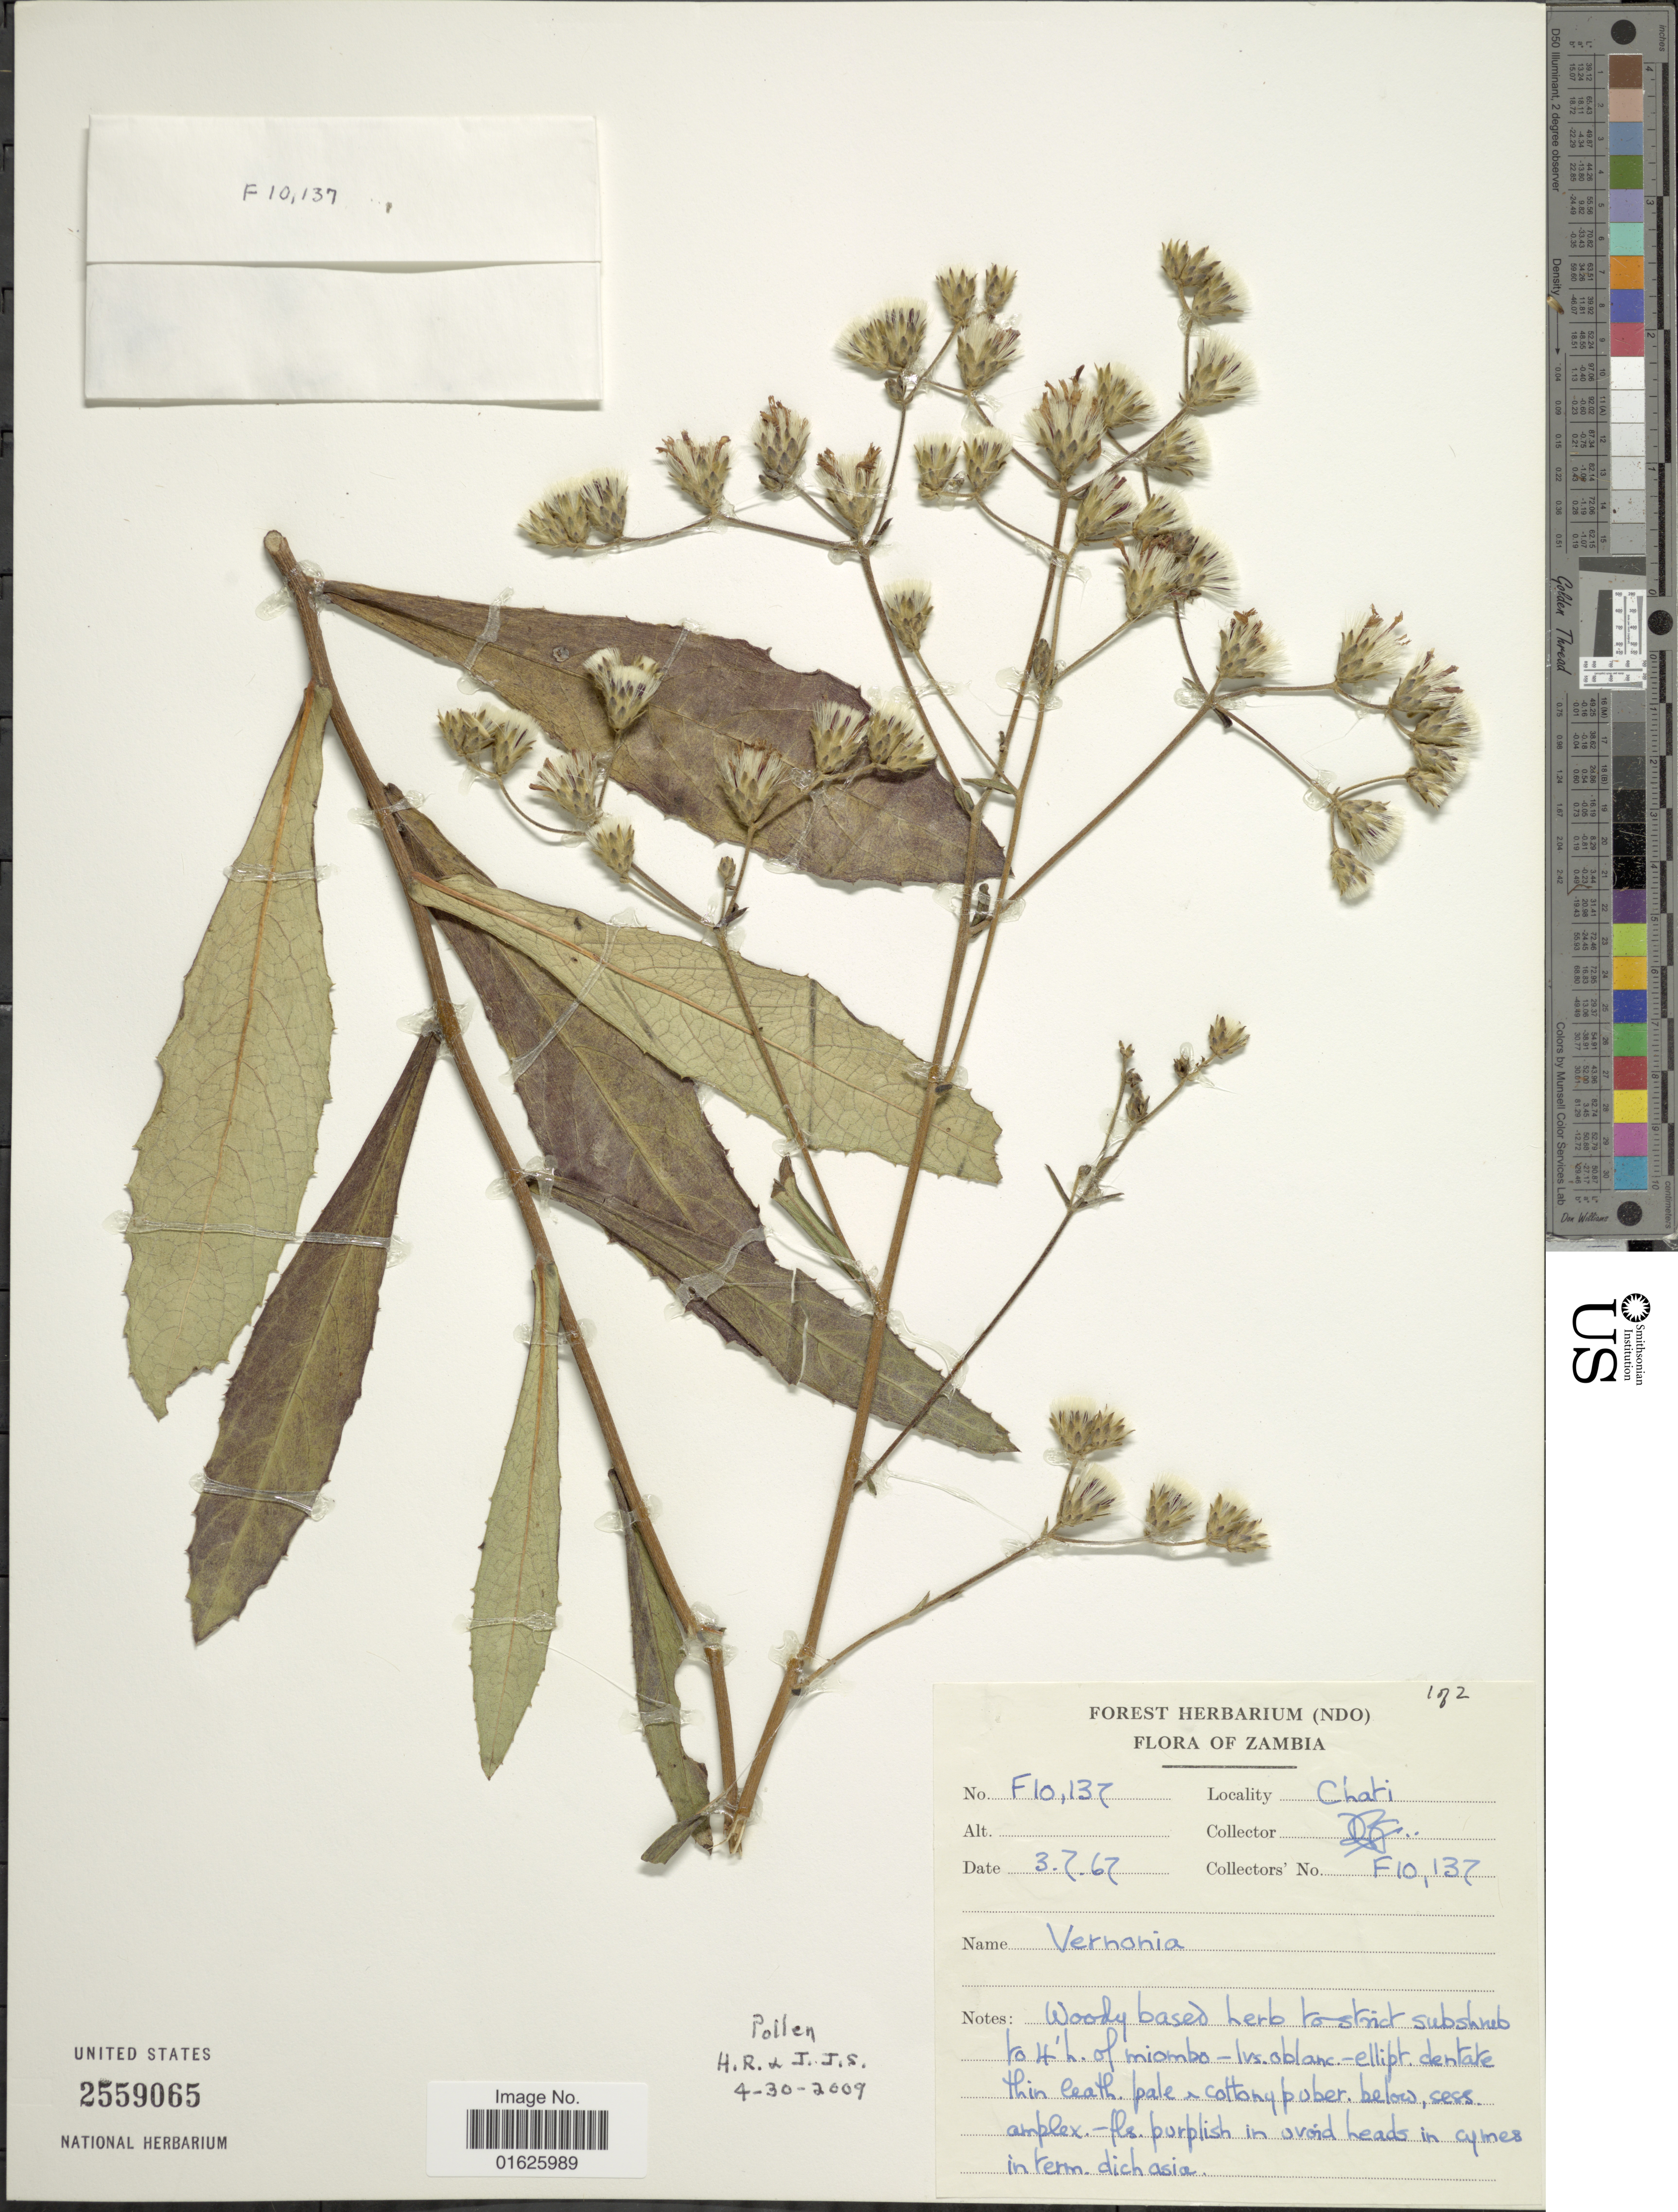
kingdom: Plantae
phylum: Tracheophyta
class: Magnoliopsida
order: Asterales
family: Asteraceae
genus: Orbivestus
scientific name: Orbivestus catumbensis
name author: (Hiern) H. Rob.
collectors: D. B. Fanshawe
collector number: F10137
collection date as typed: Transcribed d/m/y: 3/7/67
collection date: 1967-07-03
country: Zambia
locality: Chati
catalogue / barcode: US 2559065